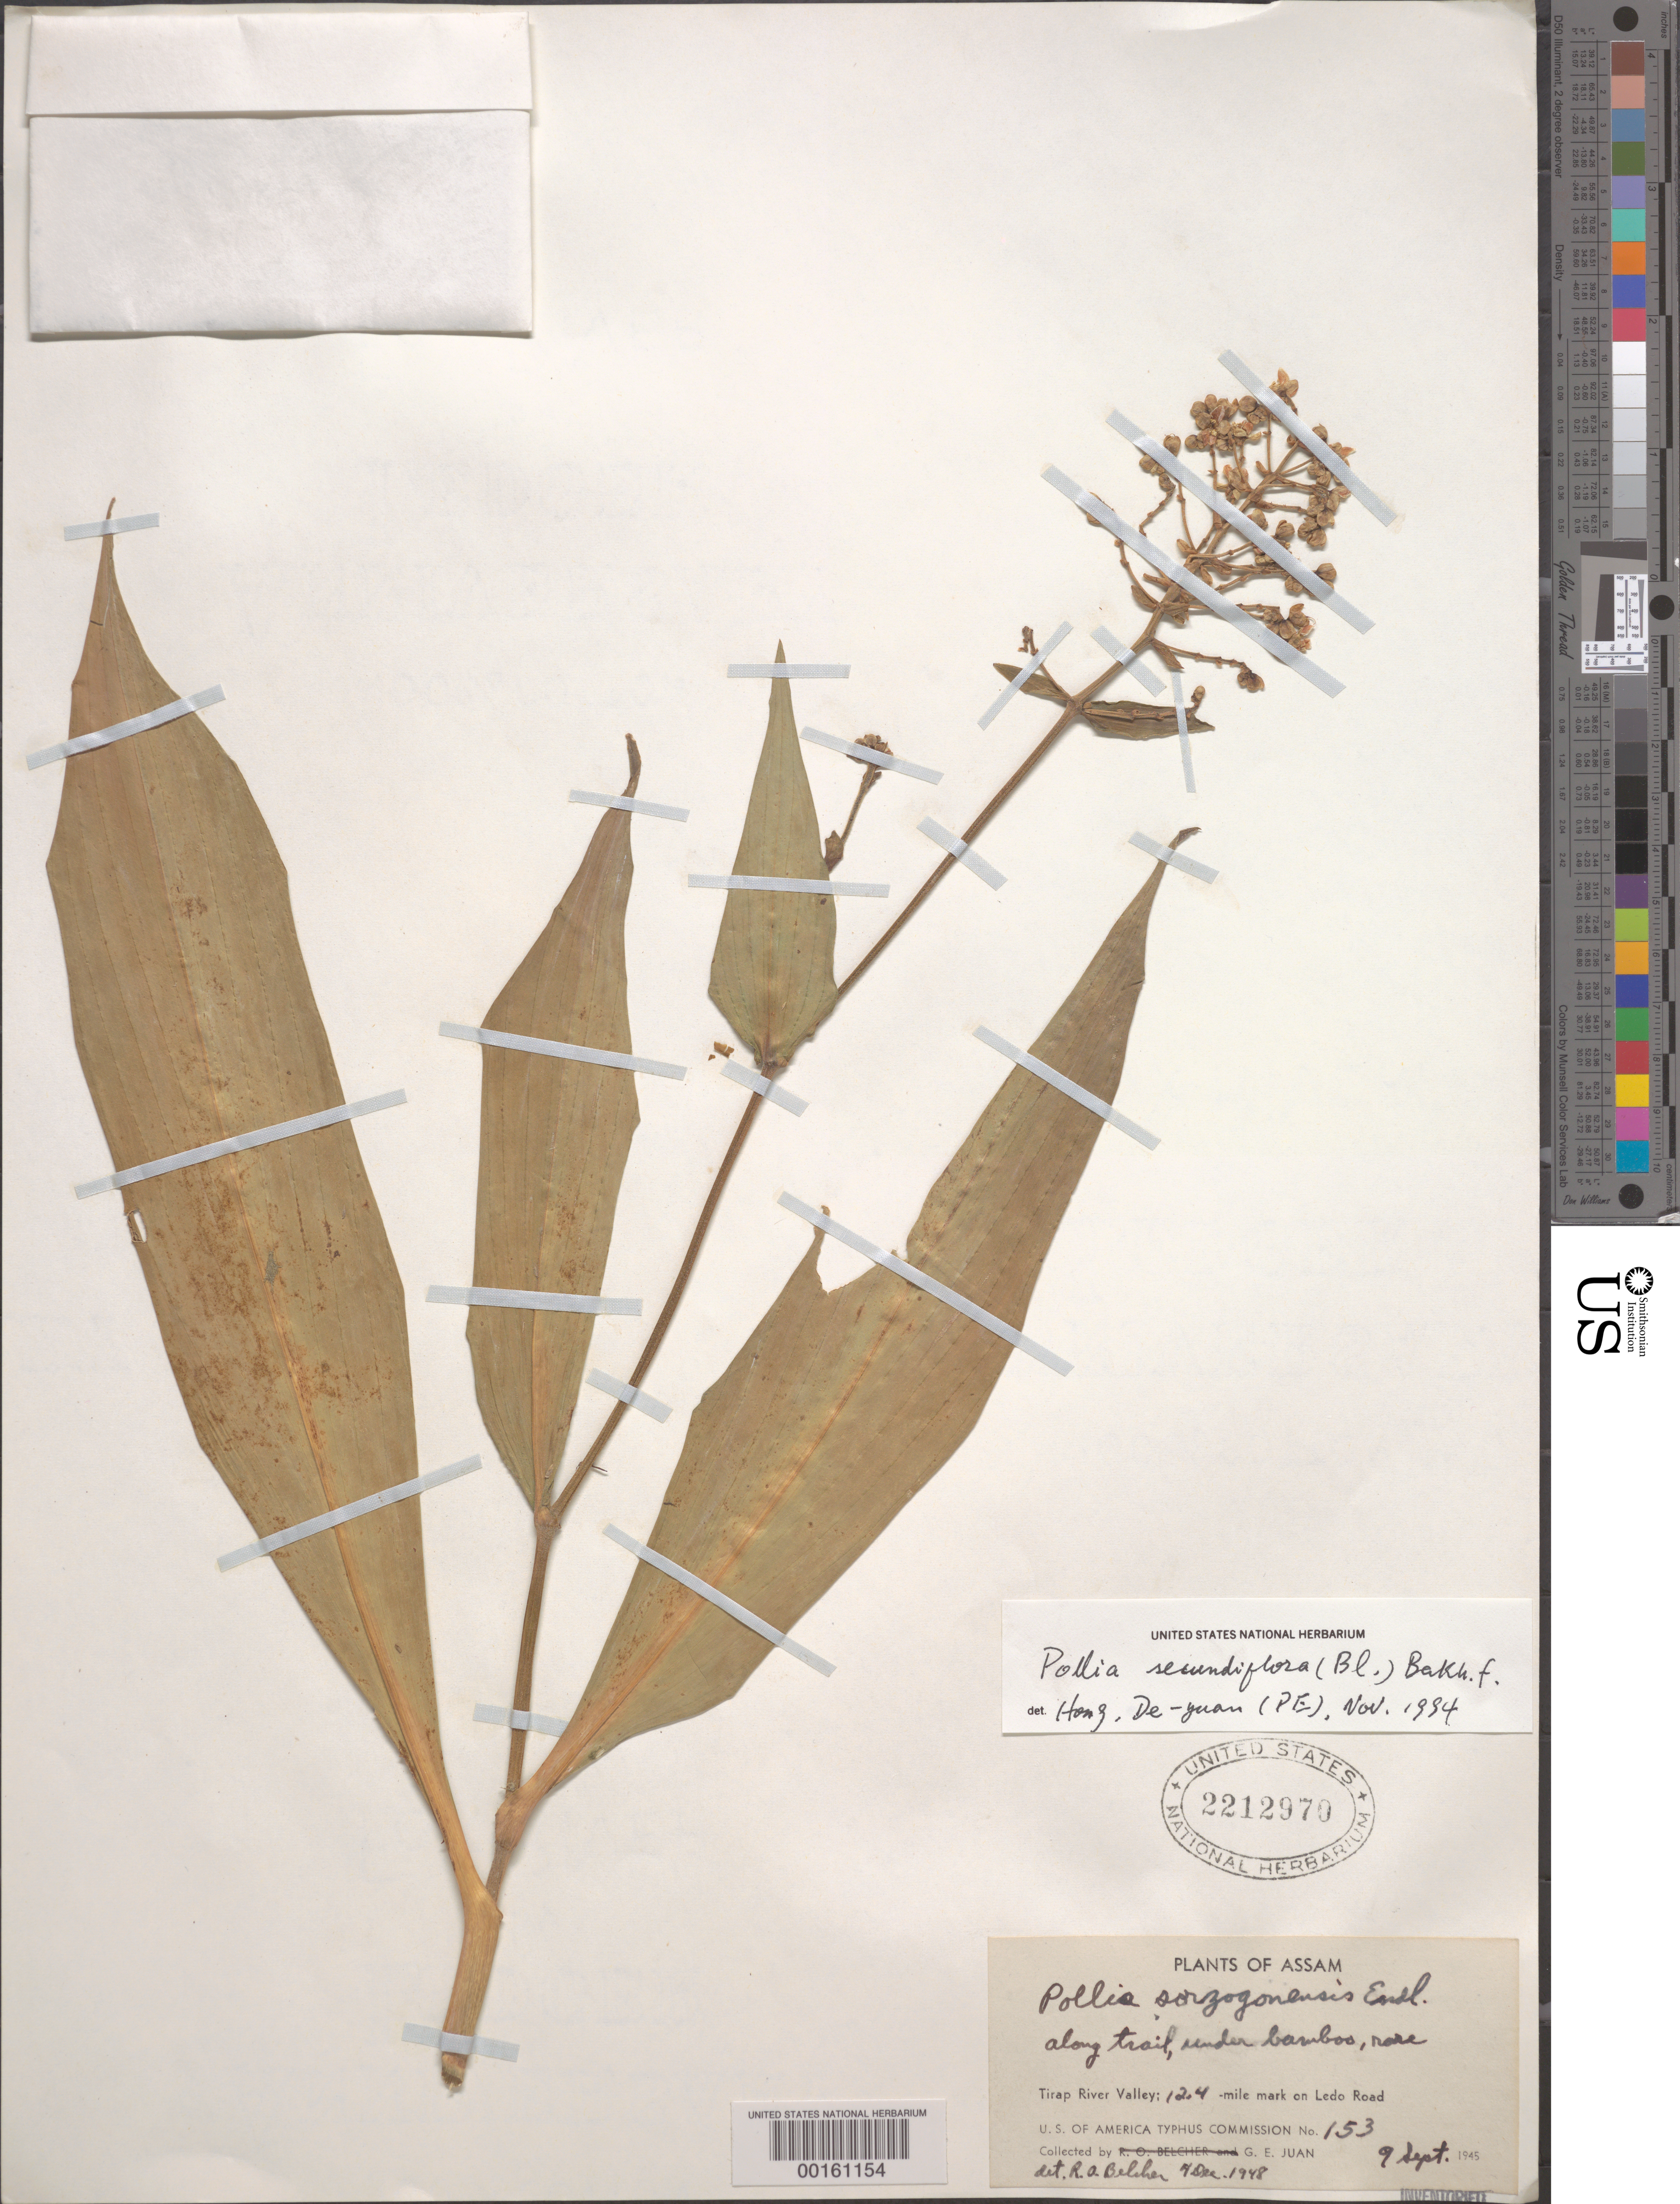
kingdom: Plantae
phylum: Tracheophyta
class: Liliopsida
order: Commelinales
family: Commelinaceae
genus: Pollia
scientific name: Pollia secundiflora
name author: (Blume) Bakh. f.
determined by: Faden, Robert B., (US), Smithsonian Institution - National Museum of Natural History (UNITED STATES)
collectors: G. Juan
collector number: U.s.a. Typhus Commis. 153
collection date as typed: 09 Sep 1945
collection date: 1945-09-09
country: India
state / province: Assam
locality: Tirap river valley, 12.4 mile mark on ledo road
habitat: Along trail, under bamboos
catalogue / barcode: US 2212970